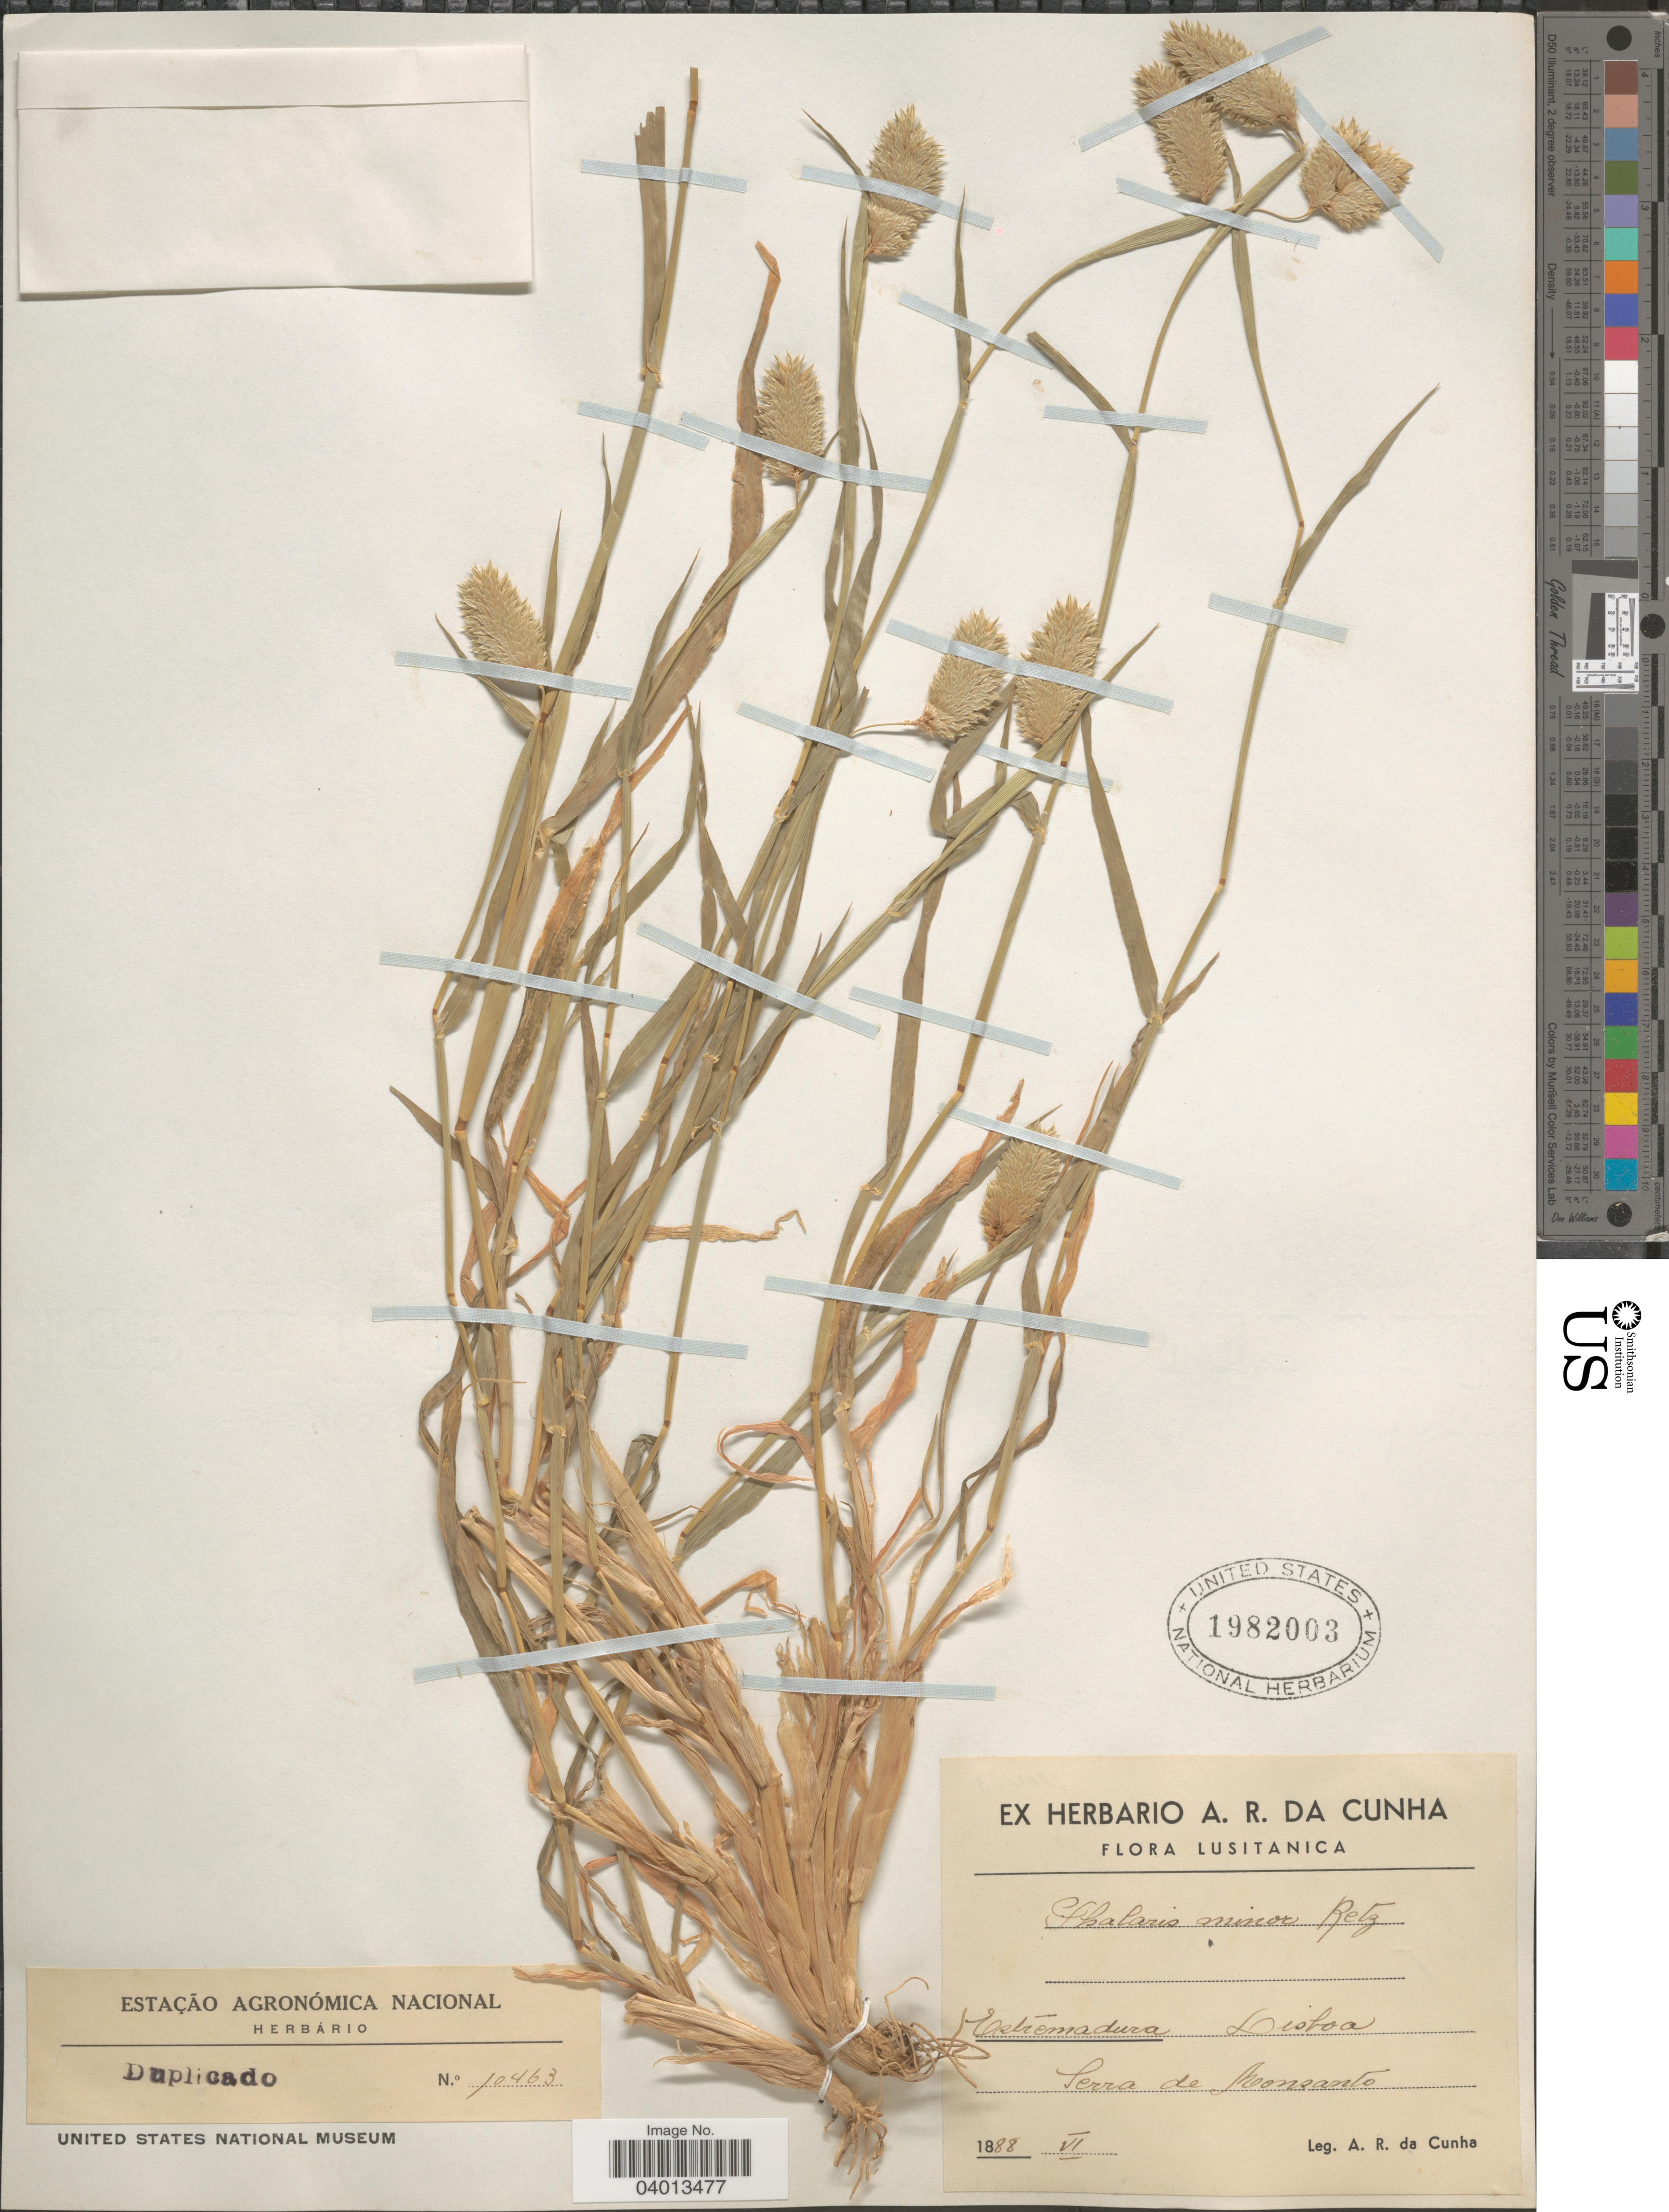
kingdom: Plantae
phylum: Tracheophyta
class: Liliopsida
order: Poales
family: Poaceae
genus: Phalaris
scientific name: Phalaris minor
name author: Retz.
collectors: A. Da Cunha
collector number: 10463?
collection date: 1888-06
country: Portugal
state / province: Lisboa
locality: Lusitanica. Extremadura. Lisboa. Serra de Monanto.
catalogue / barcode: US 1982003